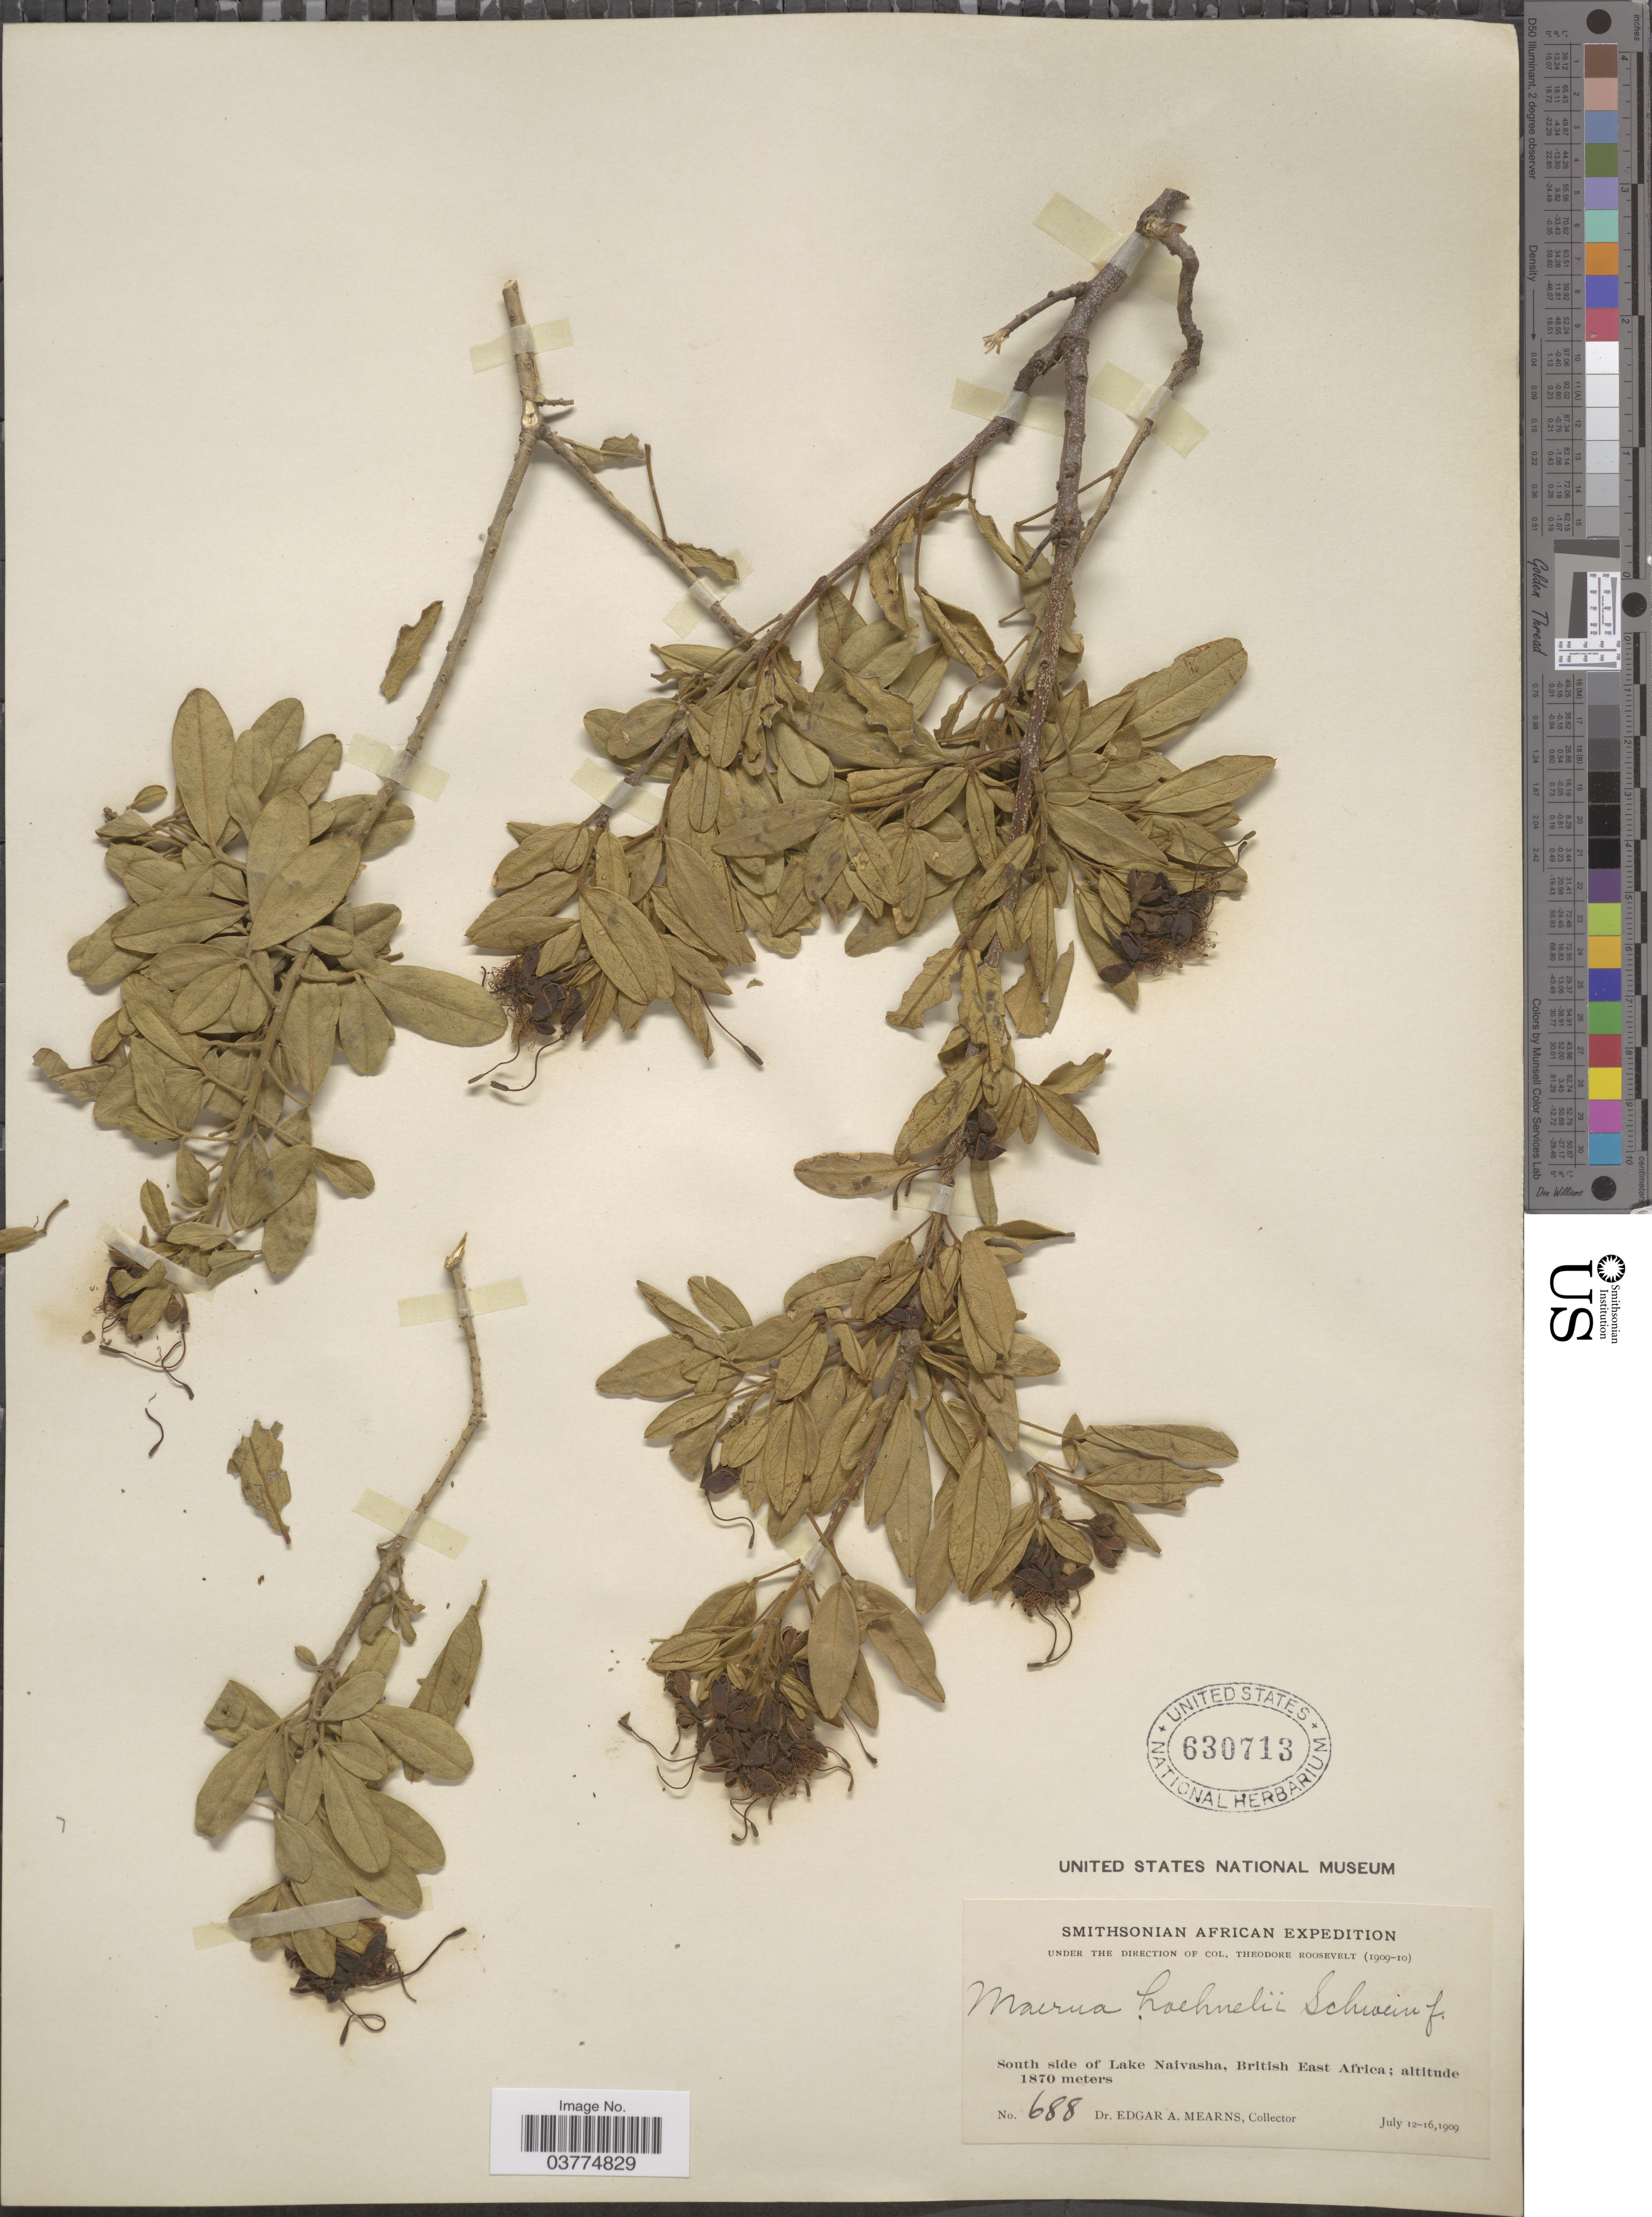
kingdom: Plantae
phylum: Tracheophyta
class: Magnoliopsida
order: Brassicales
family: Capparaceae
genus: Maerua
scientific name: Maerua hoehnelii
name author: Schweinf.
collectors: E. A. Mearns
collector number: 688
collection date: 1909-07-12/1909-07-16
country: Kenya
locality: South side of Lake Naivasha, British East Africa.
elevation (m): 1870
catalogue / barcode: US 630713